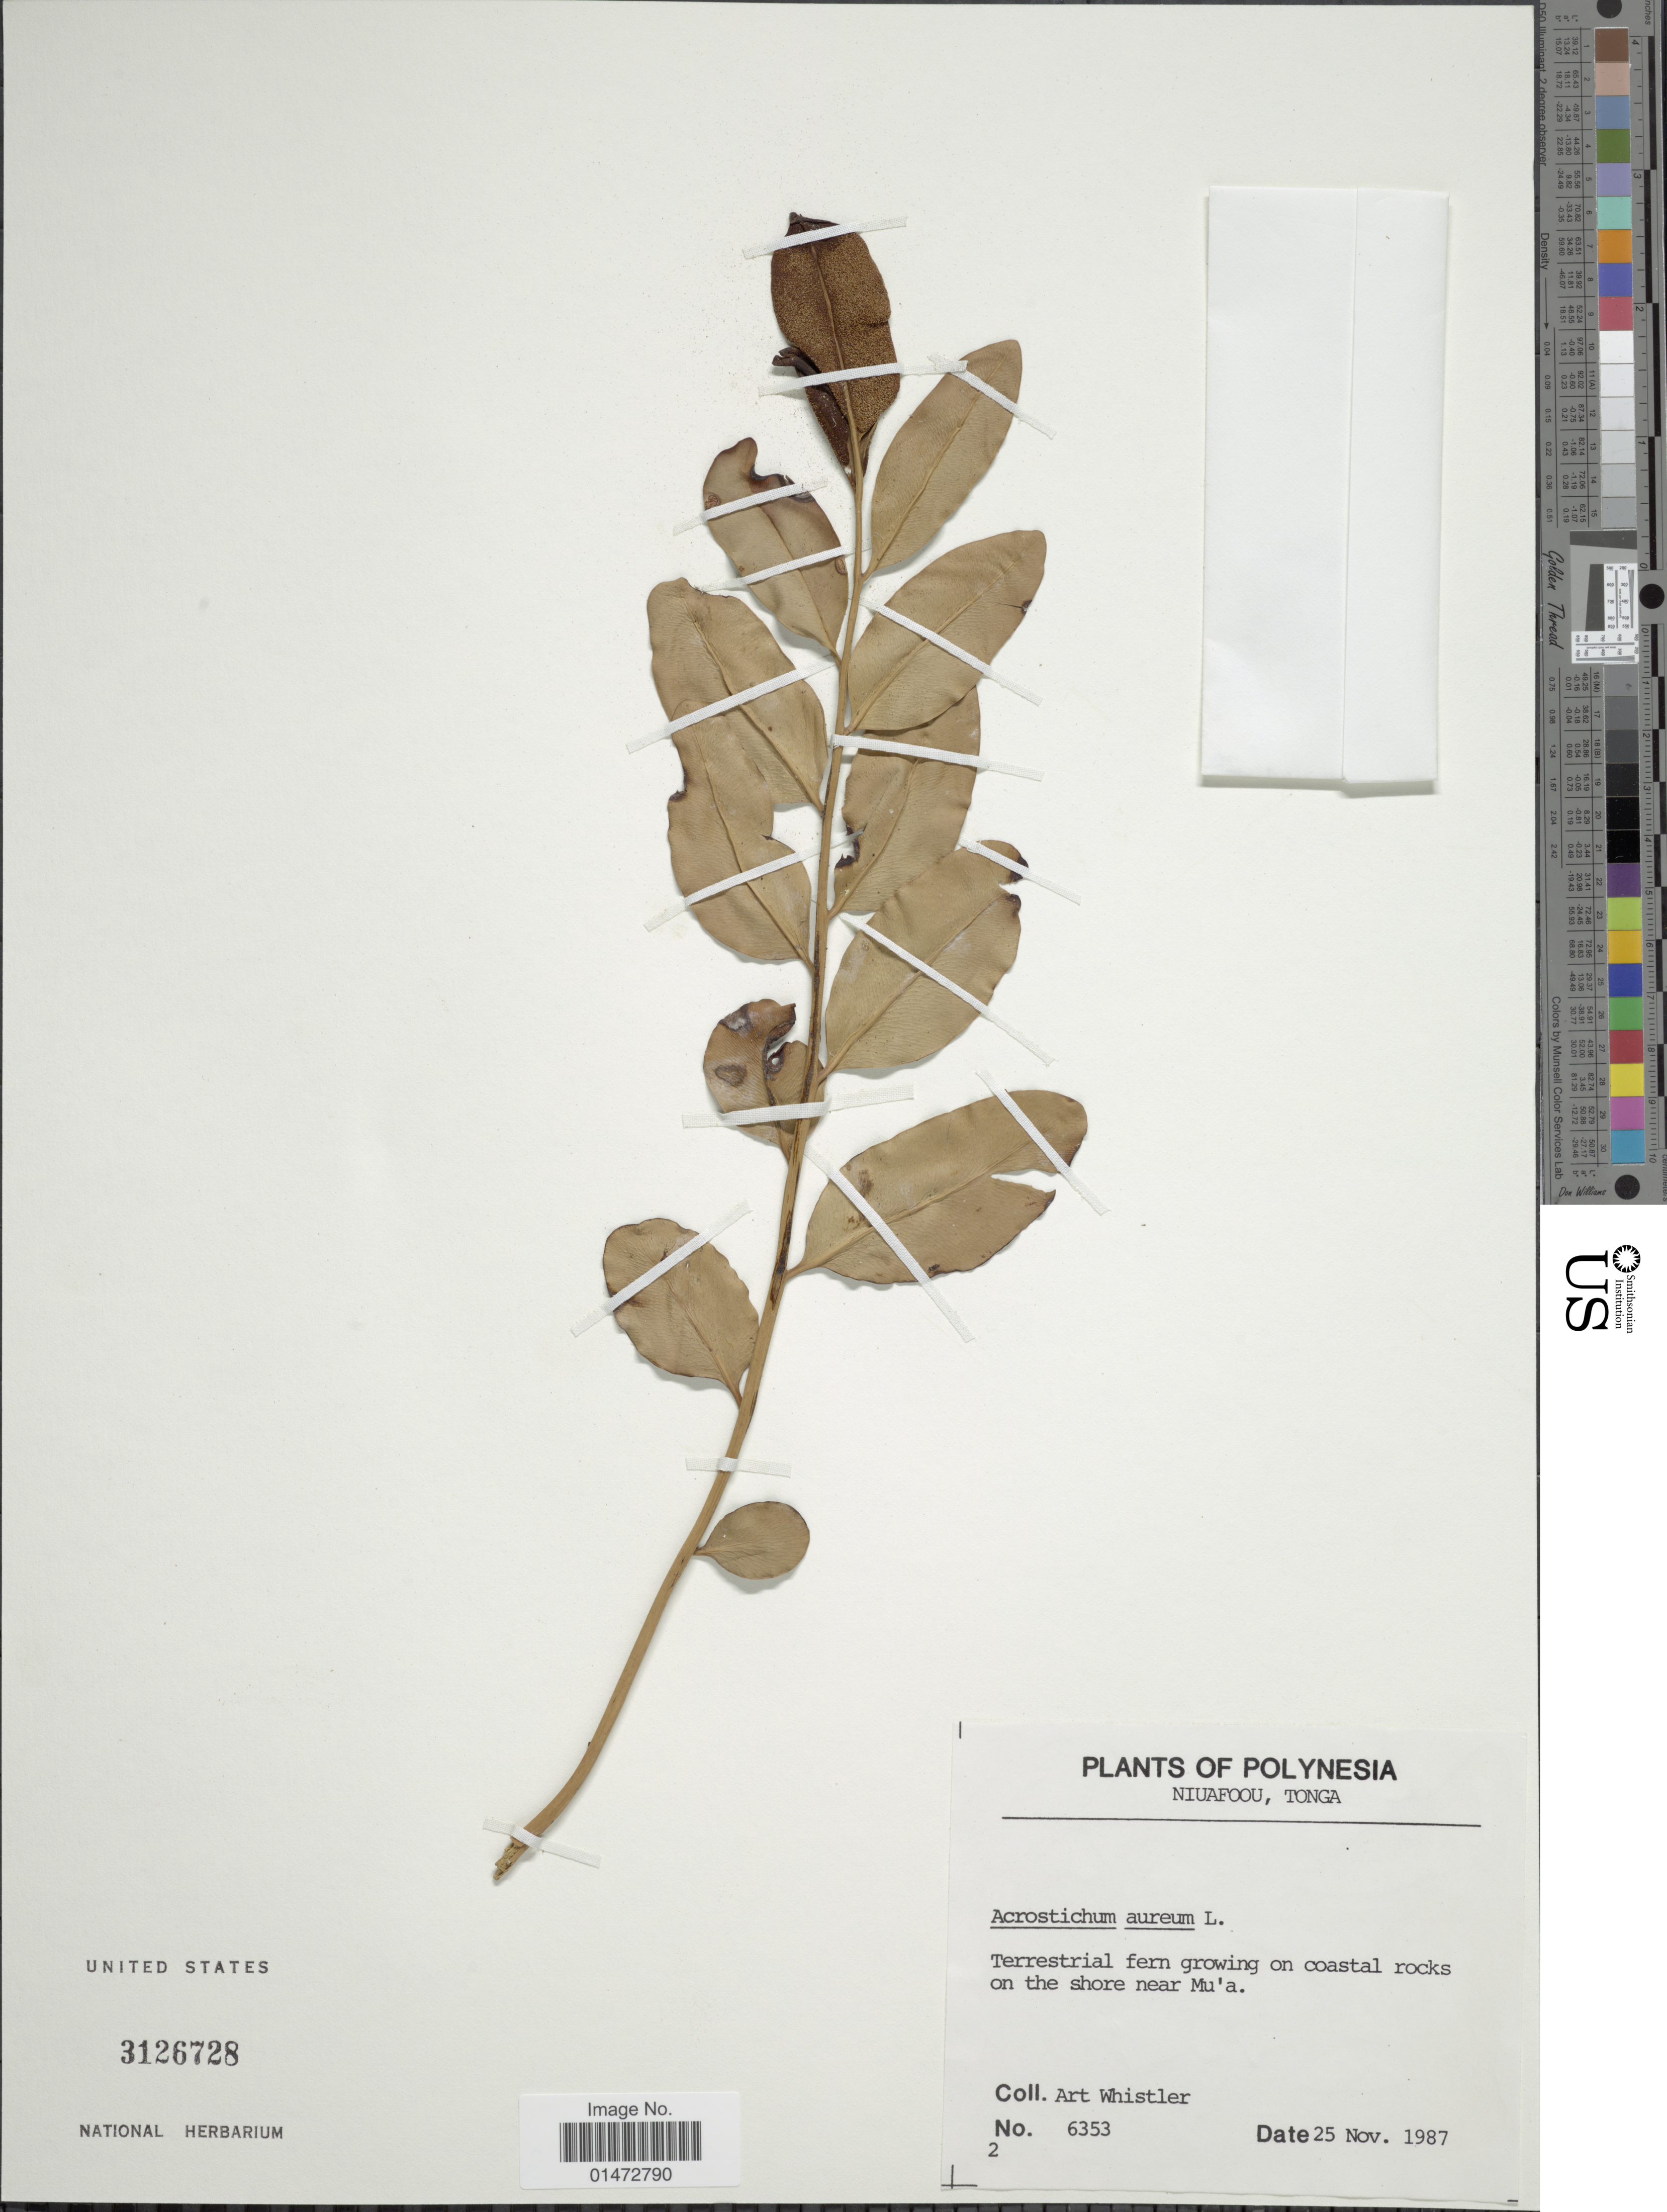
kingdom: Plantae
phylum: Tracheophyta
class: Polypodiopsida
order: Polypodiales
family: Pteridaceae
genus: Acrostichum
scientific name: Acrostichum aureum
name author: L.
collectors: A. Whistler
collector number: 6353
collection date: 1987-11-25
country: Tonga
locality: Polynesia. Niuafoou. Terrestrial fern growing on coastal rocks on the shore near Mu'a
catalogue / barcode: US 3126728